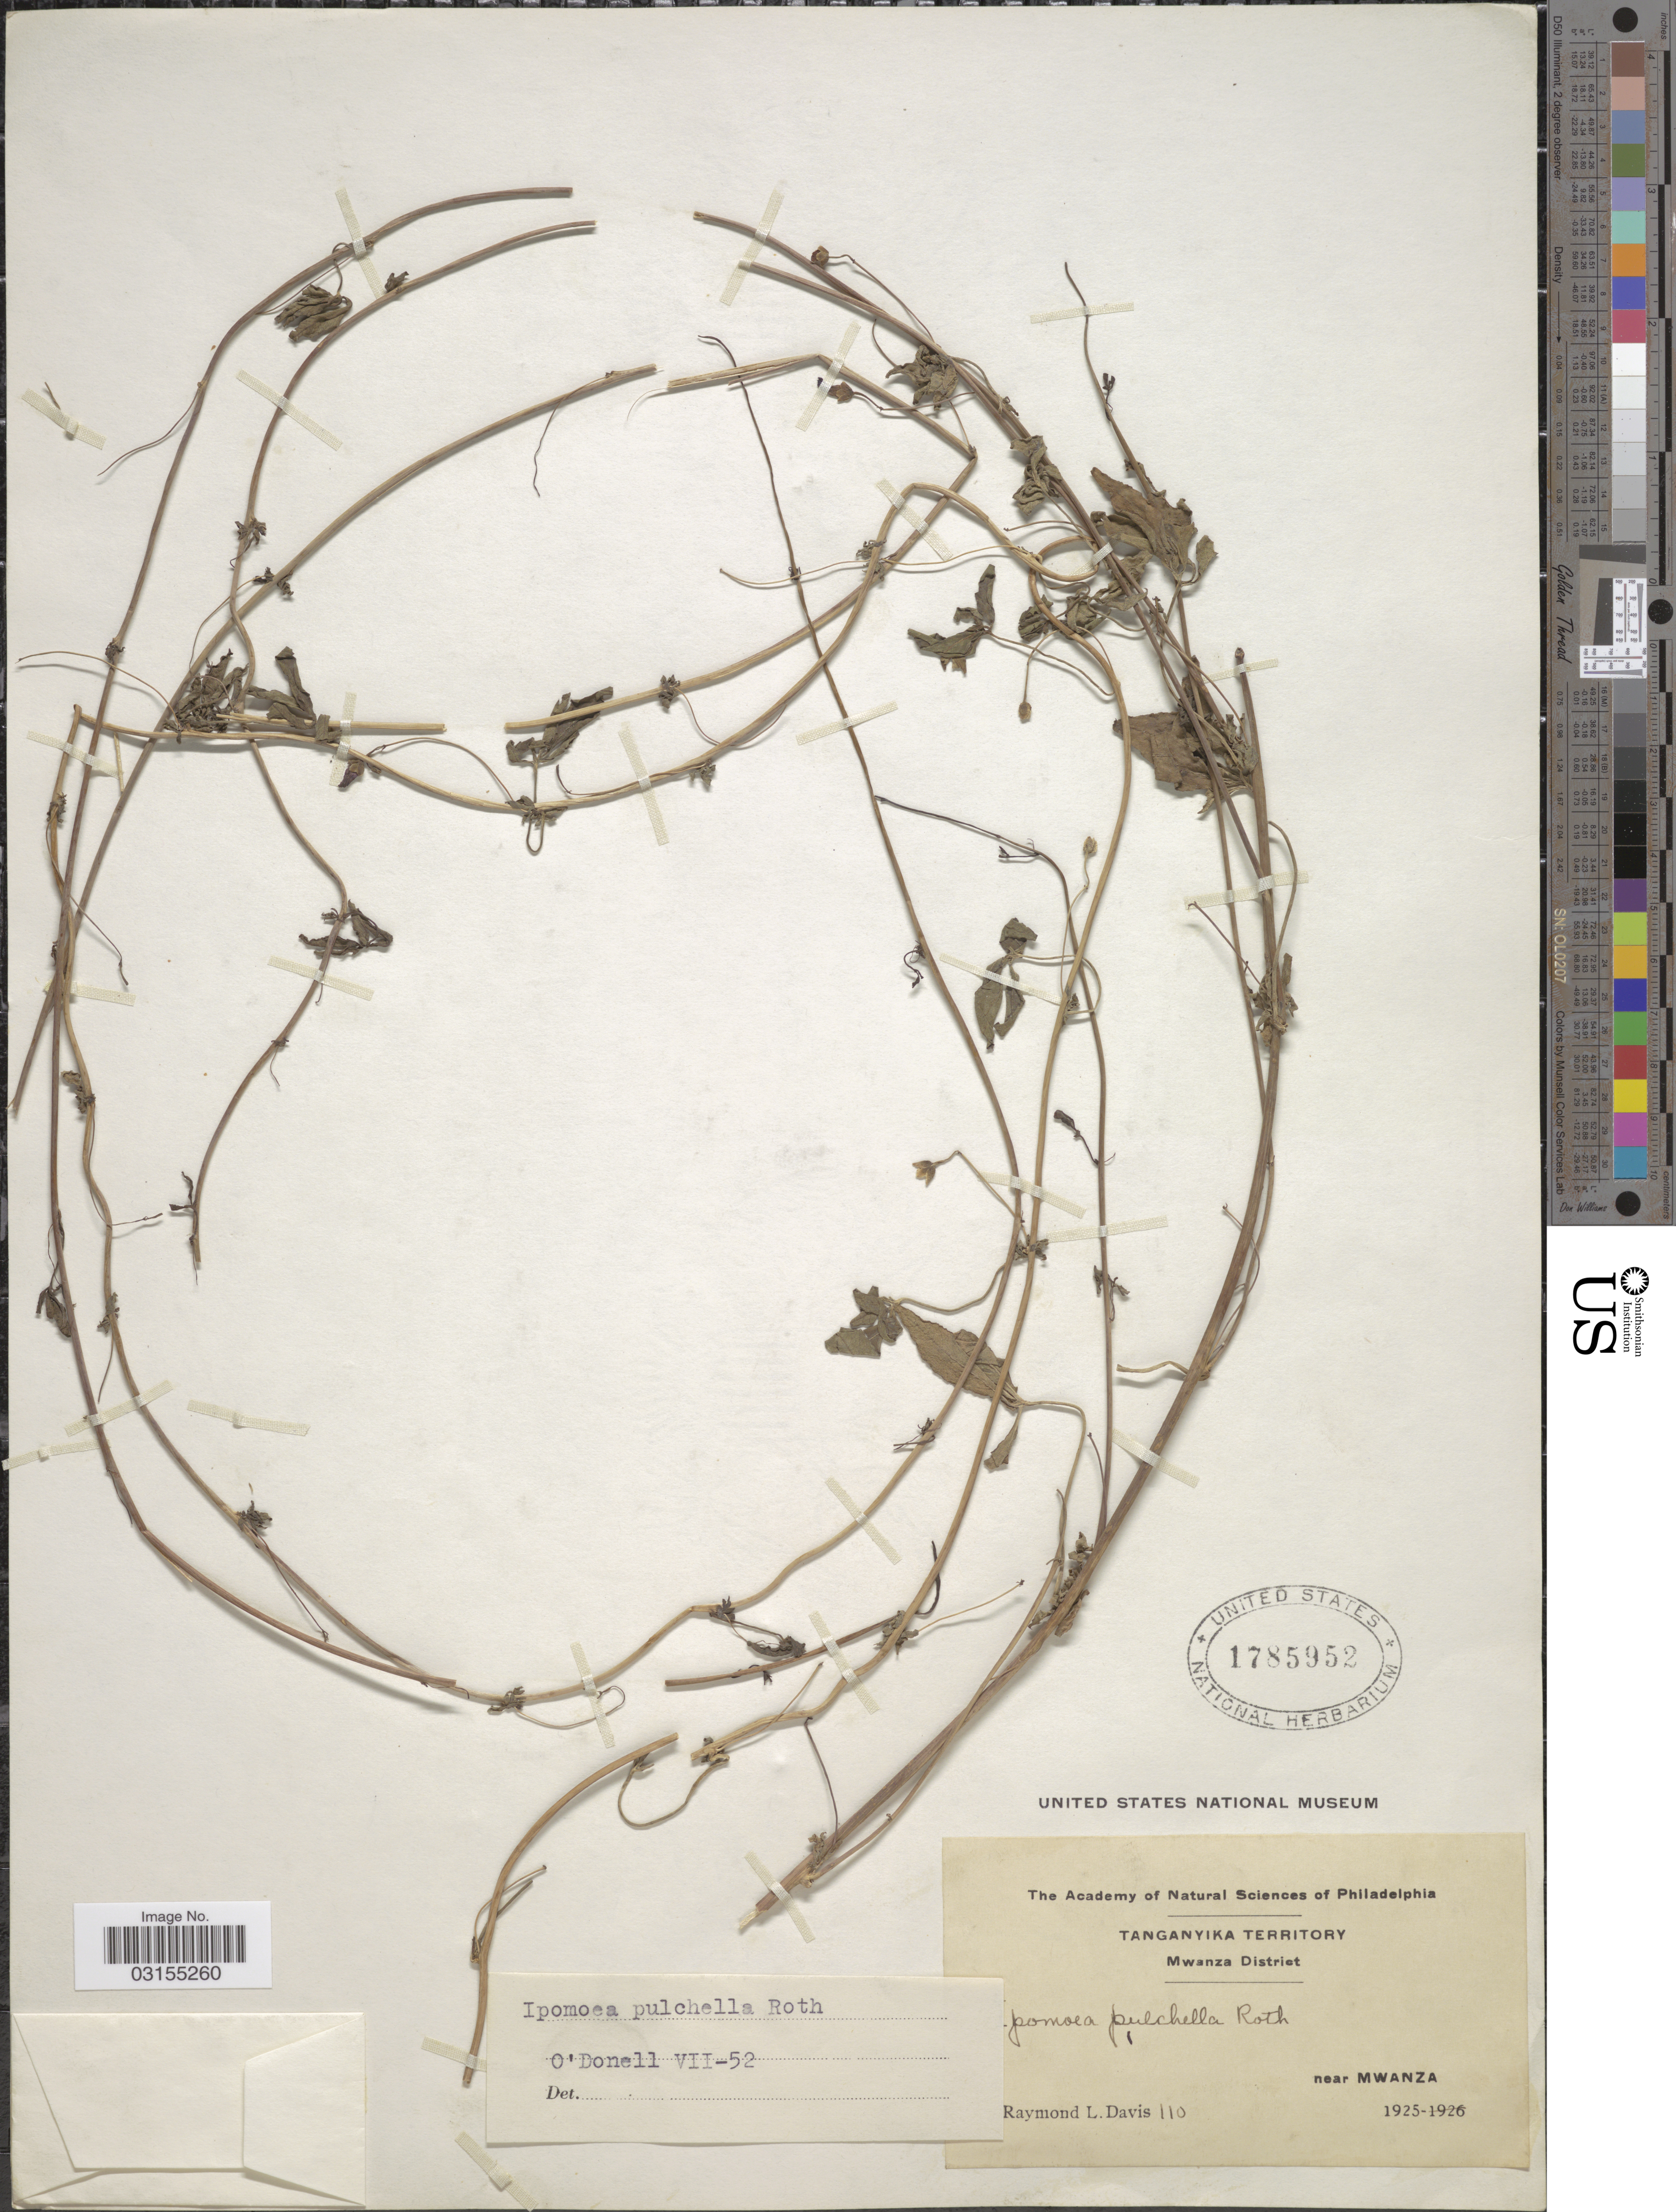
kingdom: Plantae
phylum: Tracheophyta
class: Magnoliopsida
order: Solanales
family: Convolvulaceae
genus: Ipomoea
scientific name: Ipomoea pulchella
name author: A. Roth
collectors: R. Davis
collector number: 110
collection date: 1925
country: Tanzania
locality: Tanganyika Territory. Mwanza District, near Mwanza.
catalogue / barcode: US 1785952